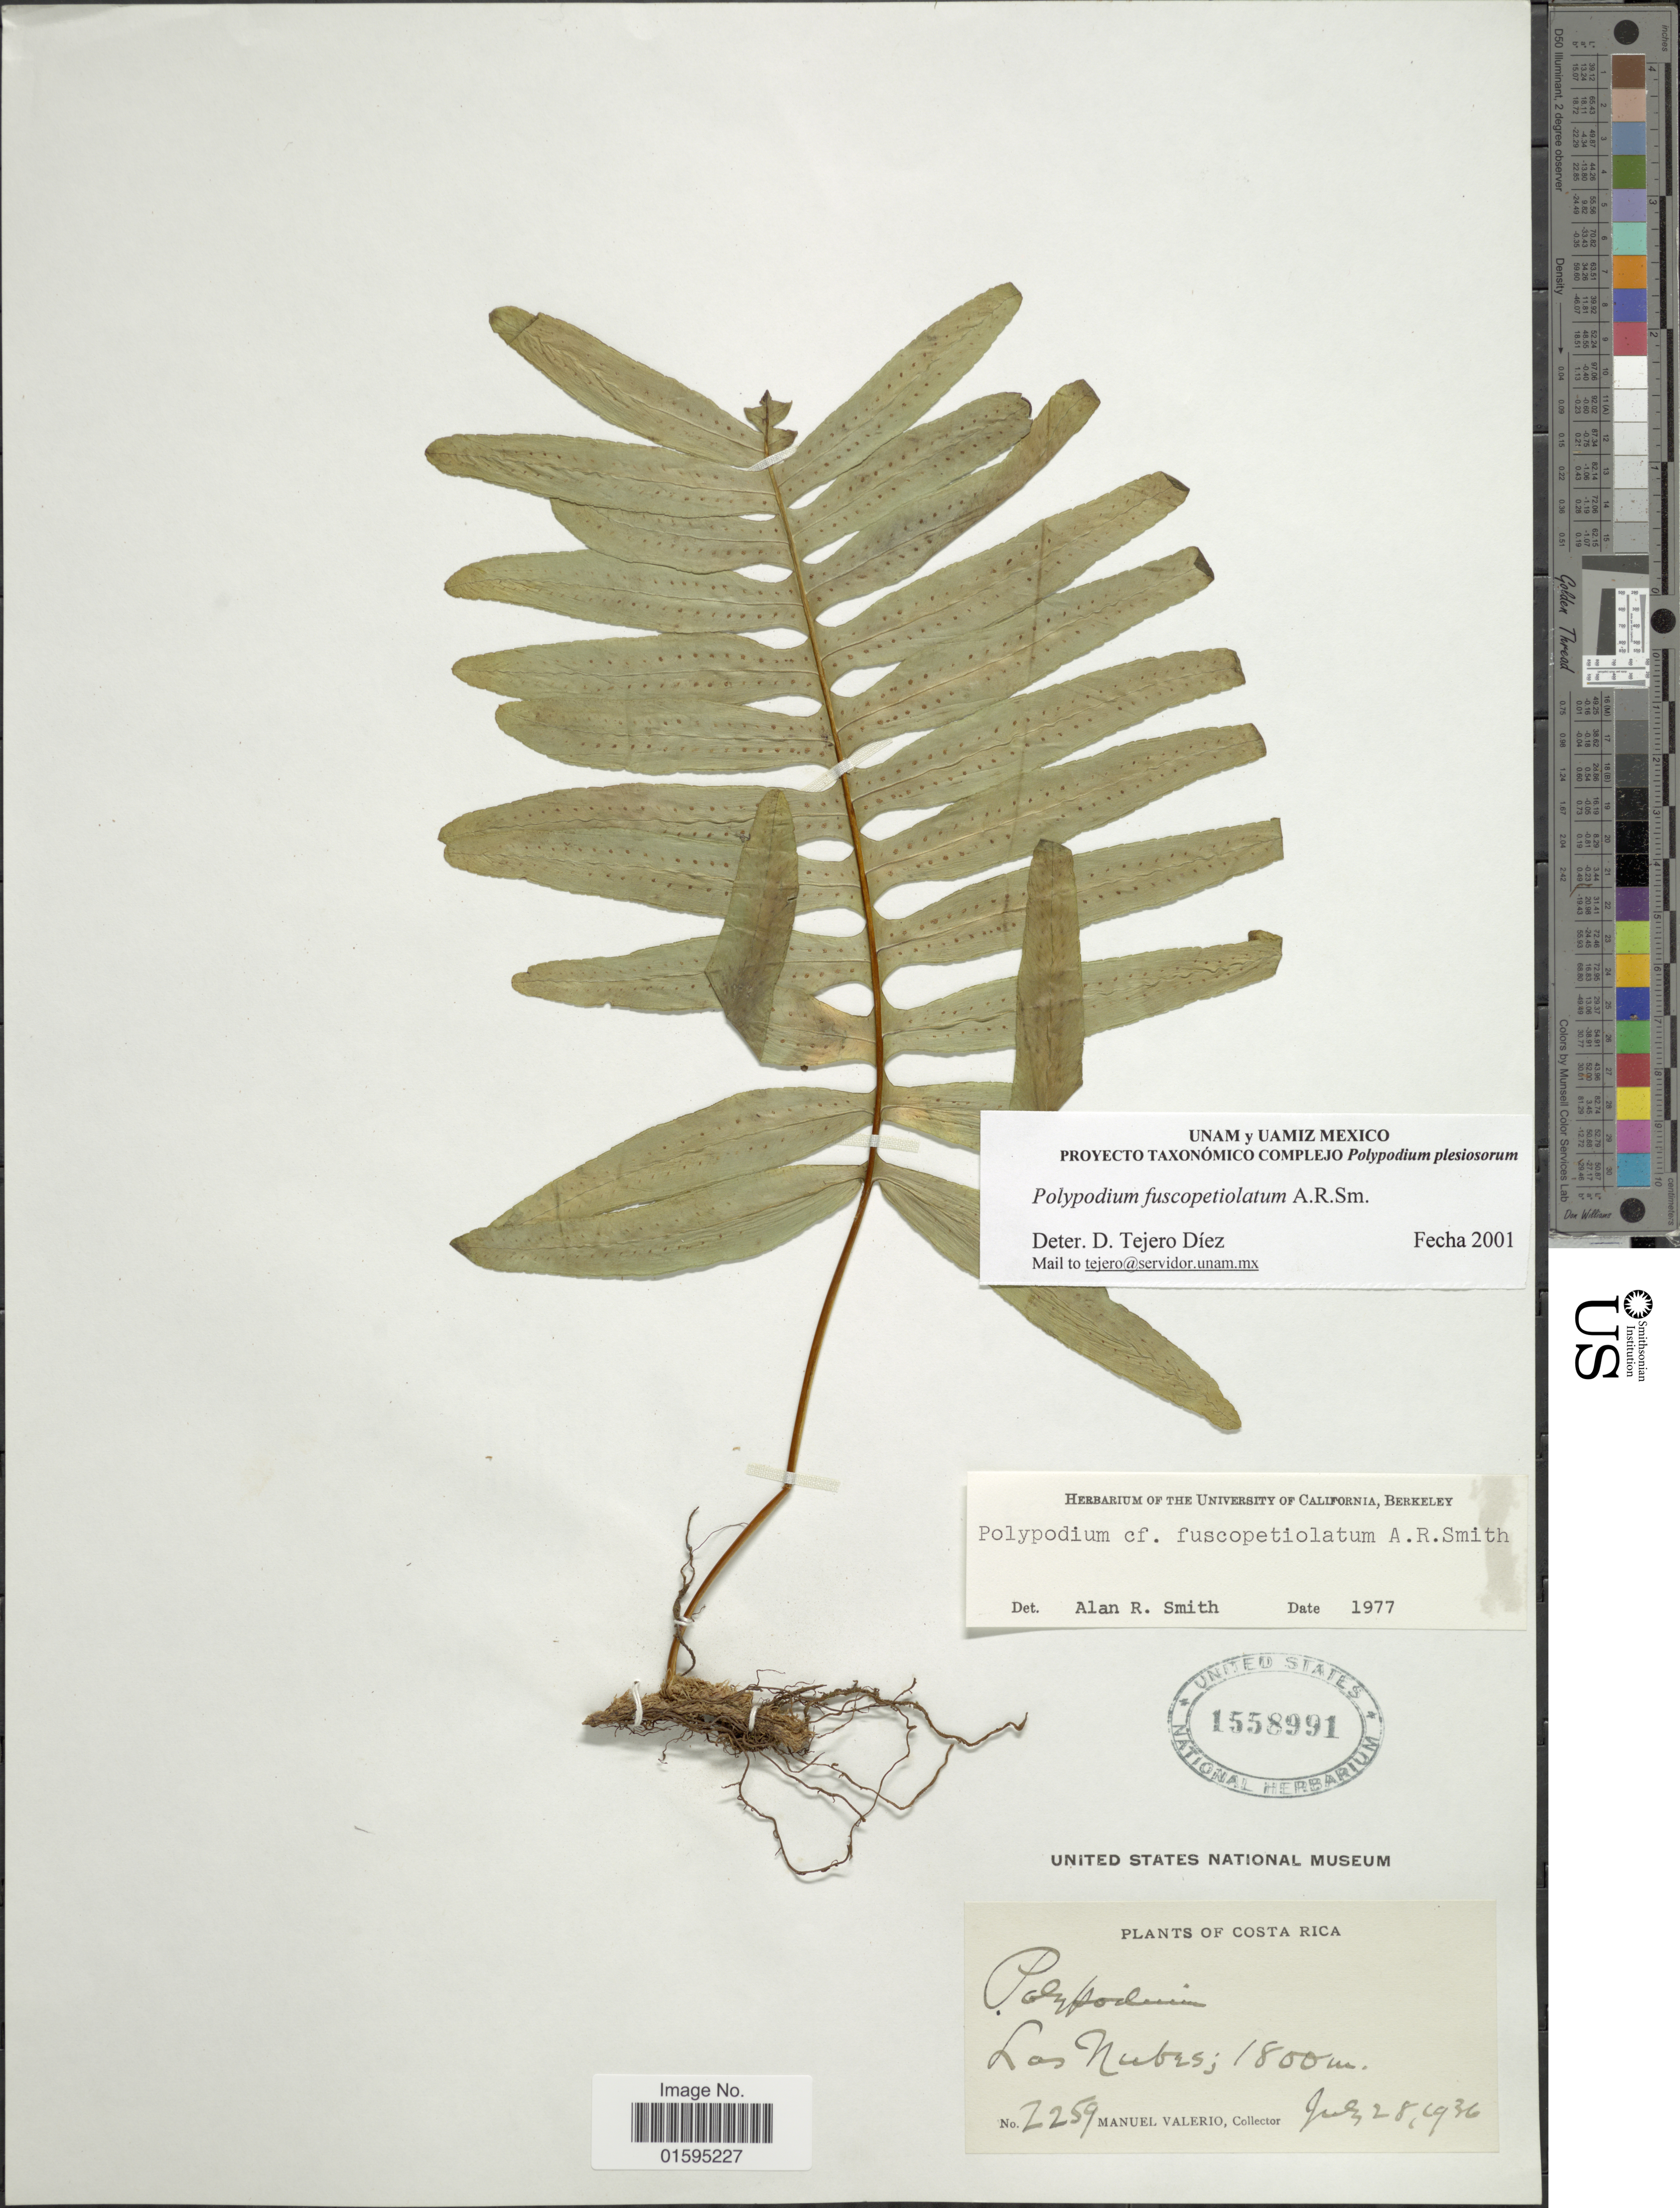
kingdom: Plantae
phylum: Tracheophyta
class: Polypodiopsida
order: Polypodiales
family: Polypodiaceae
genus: Polypodium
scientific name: Polypodium fuscopetiolatum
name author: A.R. Sm.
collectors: M. Valerio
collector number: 2259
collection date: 1936-07-28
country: Costa Rica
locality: Las Nubes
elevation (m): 1800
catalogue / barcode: US 1558991